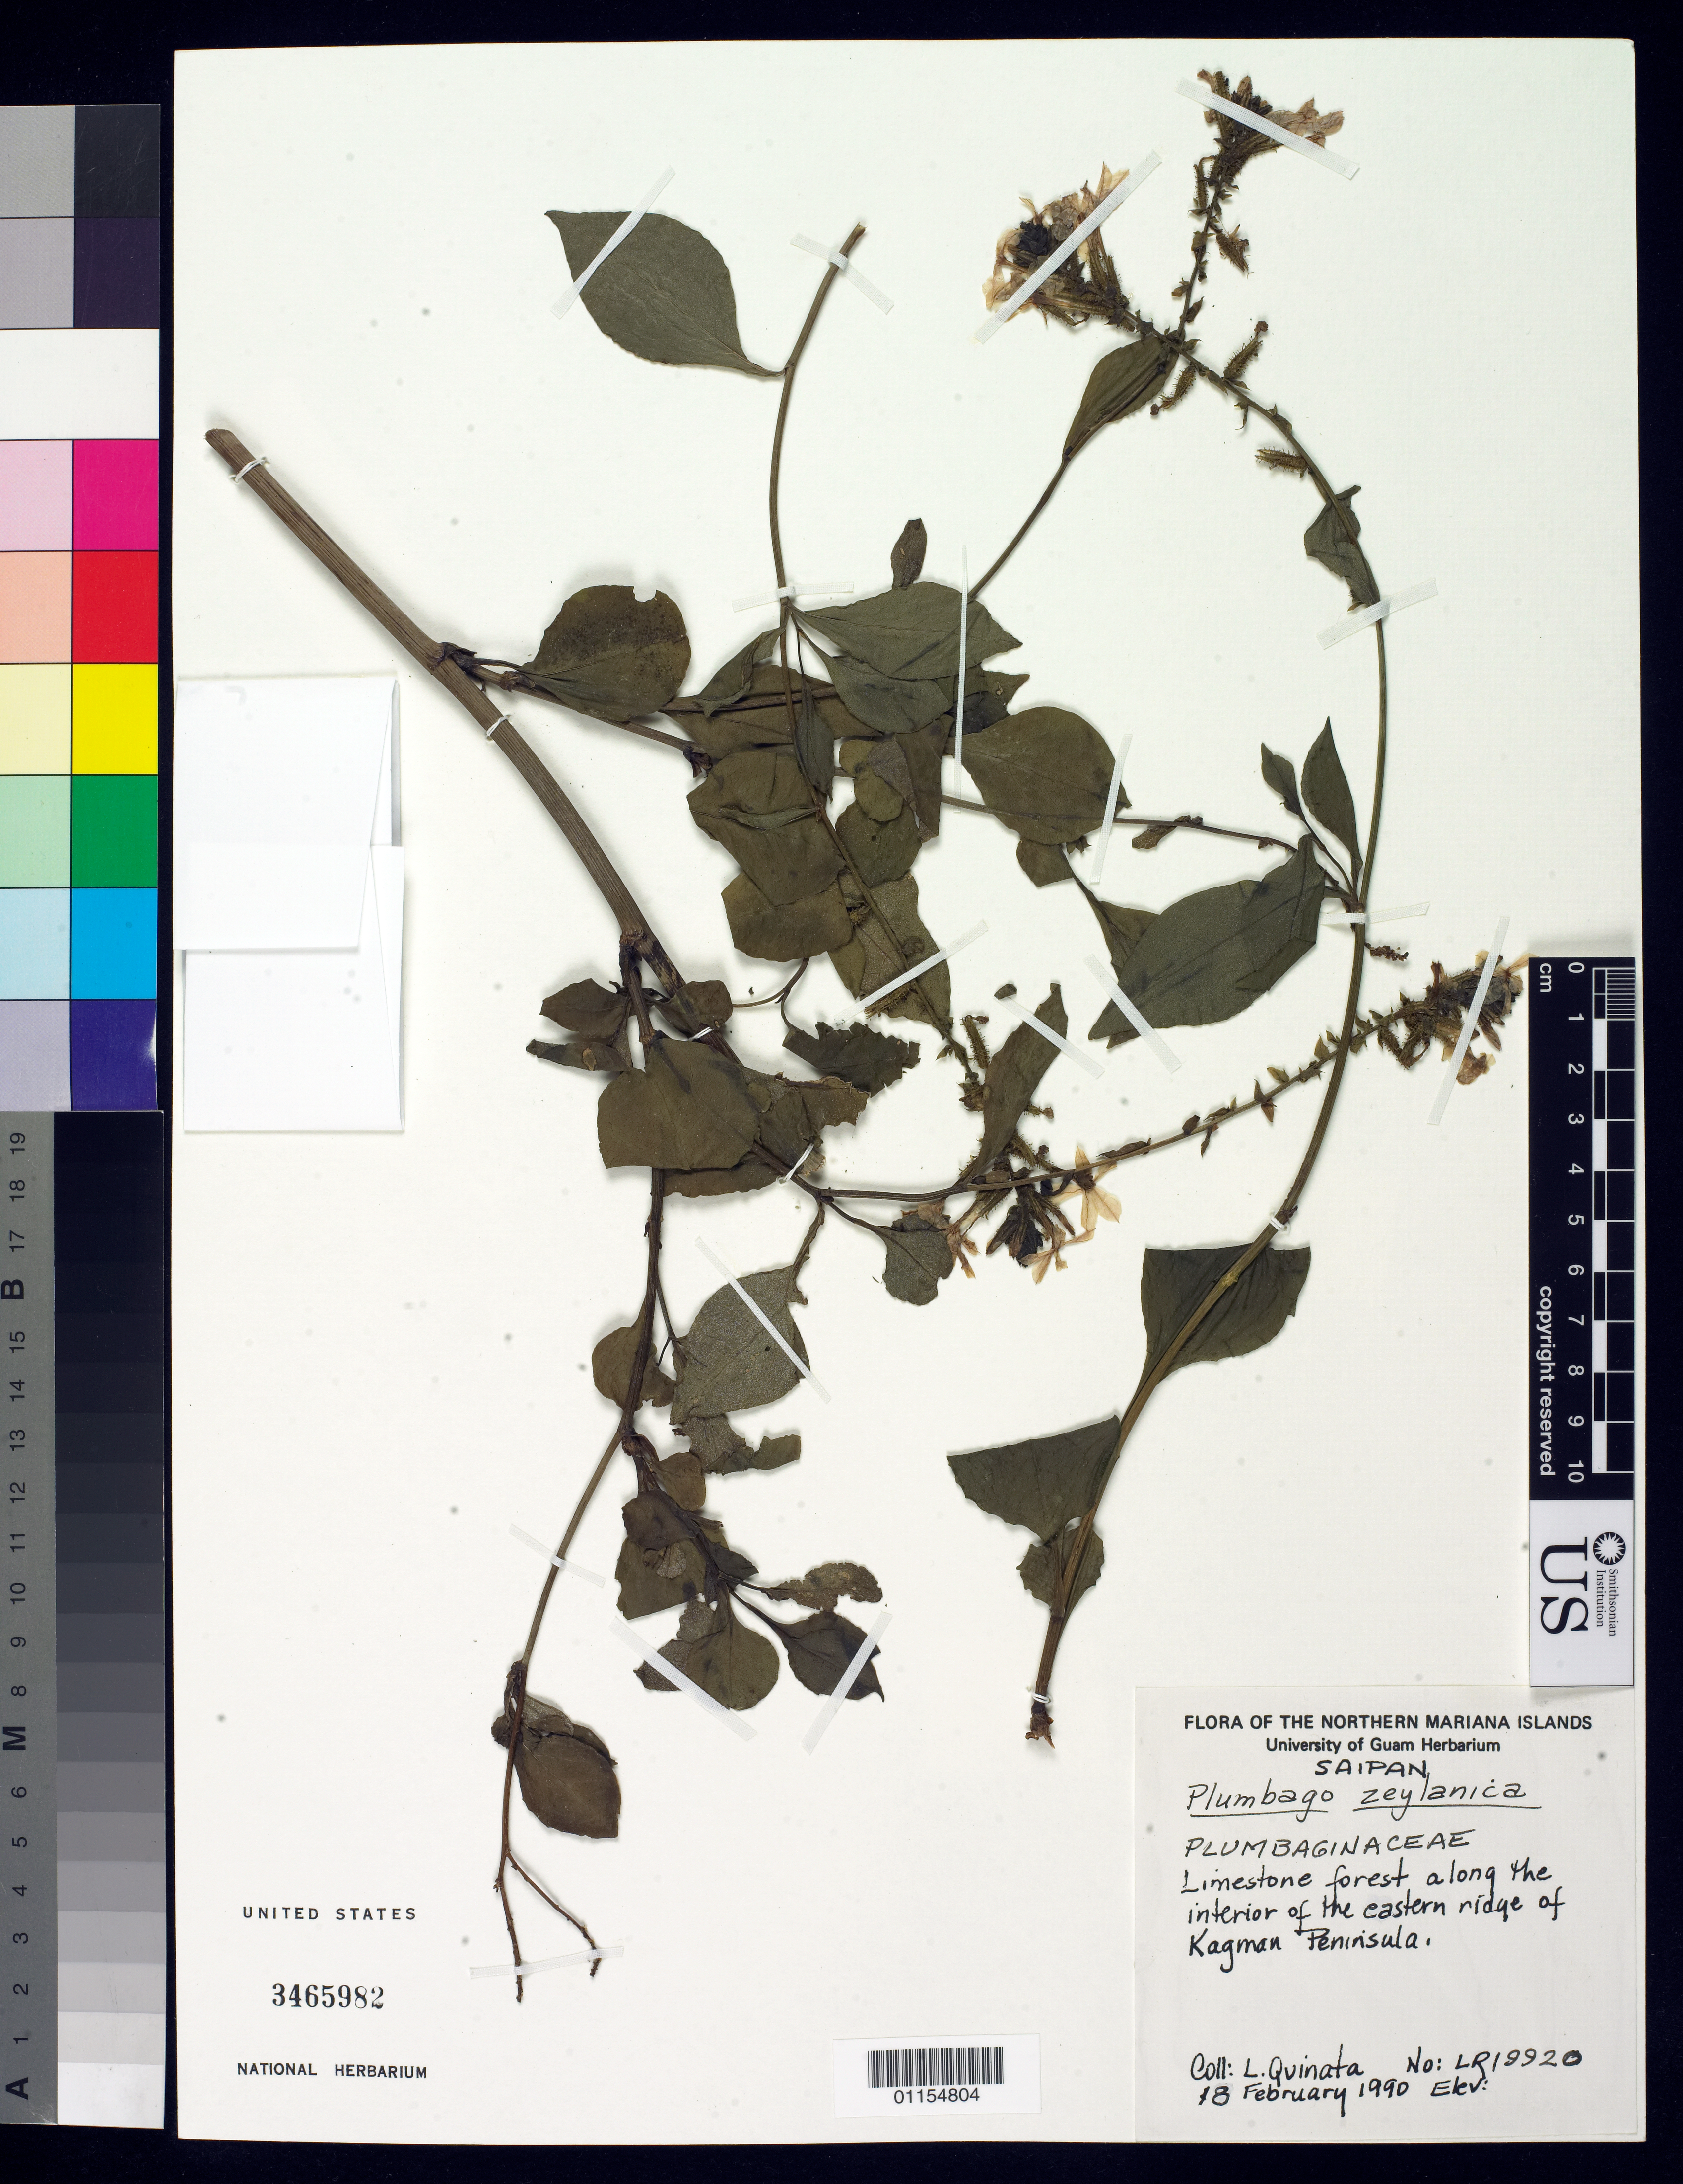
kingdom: Plantae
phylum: Tracheophyta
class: Magnoliopsida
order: Caryophyllales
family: Plumbaginaceae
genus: Plumbago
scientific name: Plumbago zeylanica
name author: L.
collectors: L. Quinata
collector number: LR19920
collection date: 1990-02-18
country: Northern Mariana Islands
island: Saipan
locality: Saipan; along the interior of the eastern ridge of Kagman Peninsula.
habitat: Limestone forest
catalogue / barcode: US 3465982